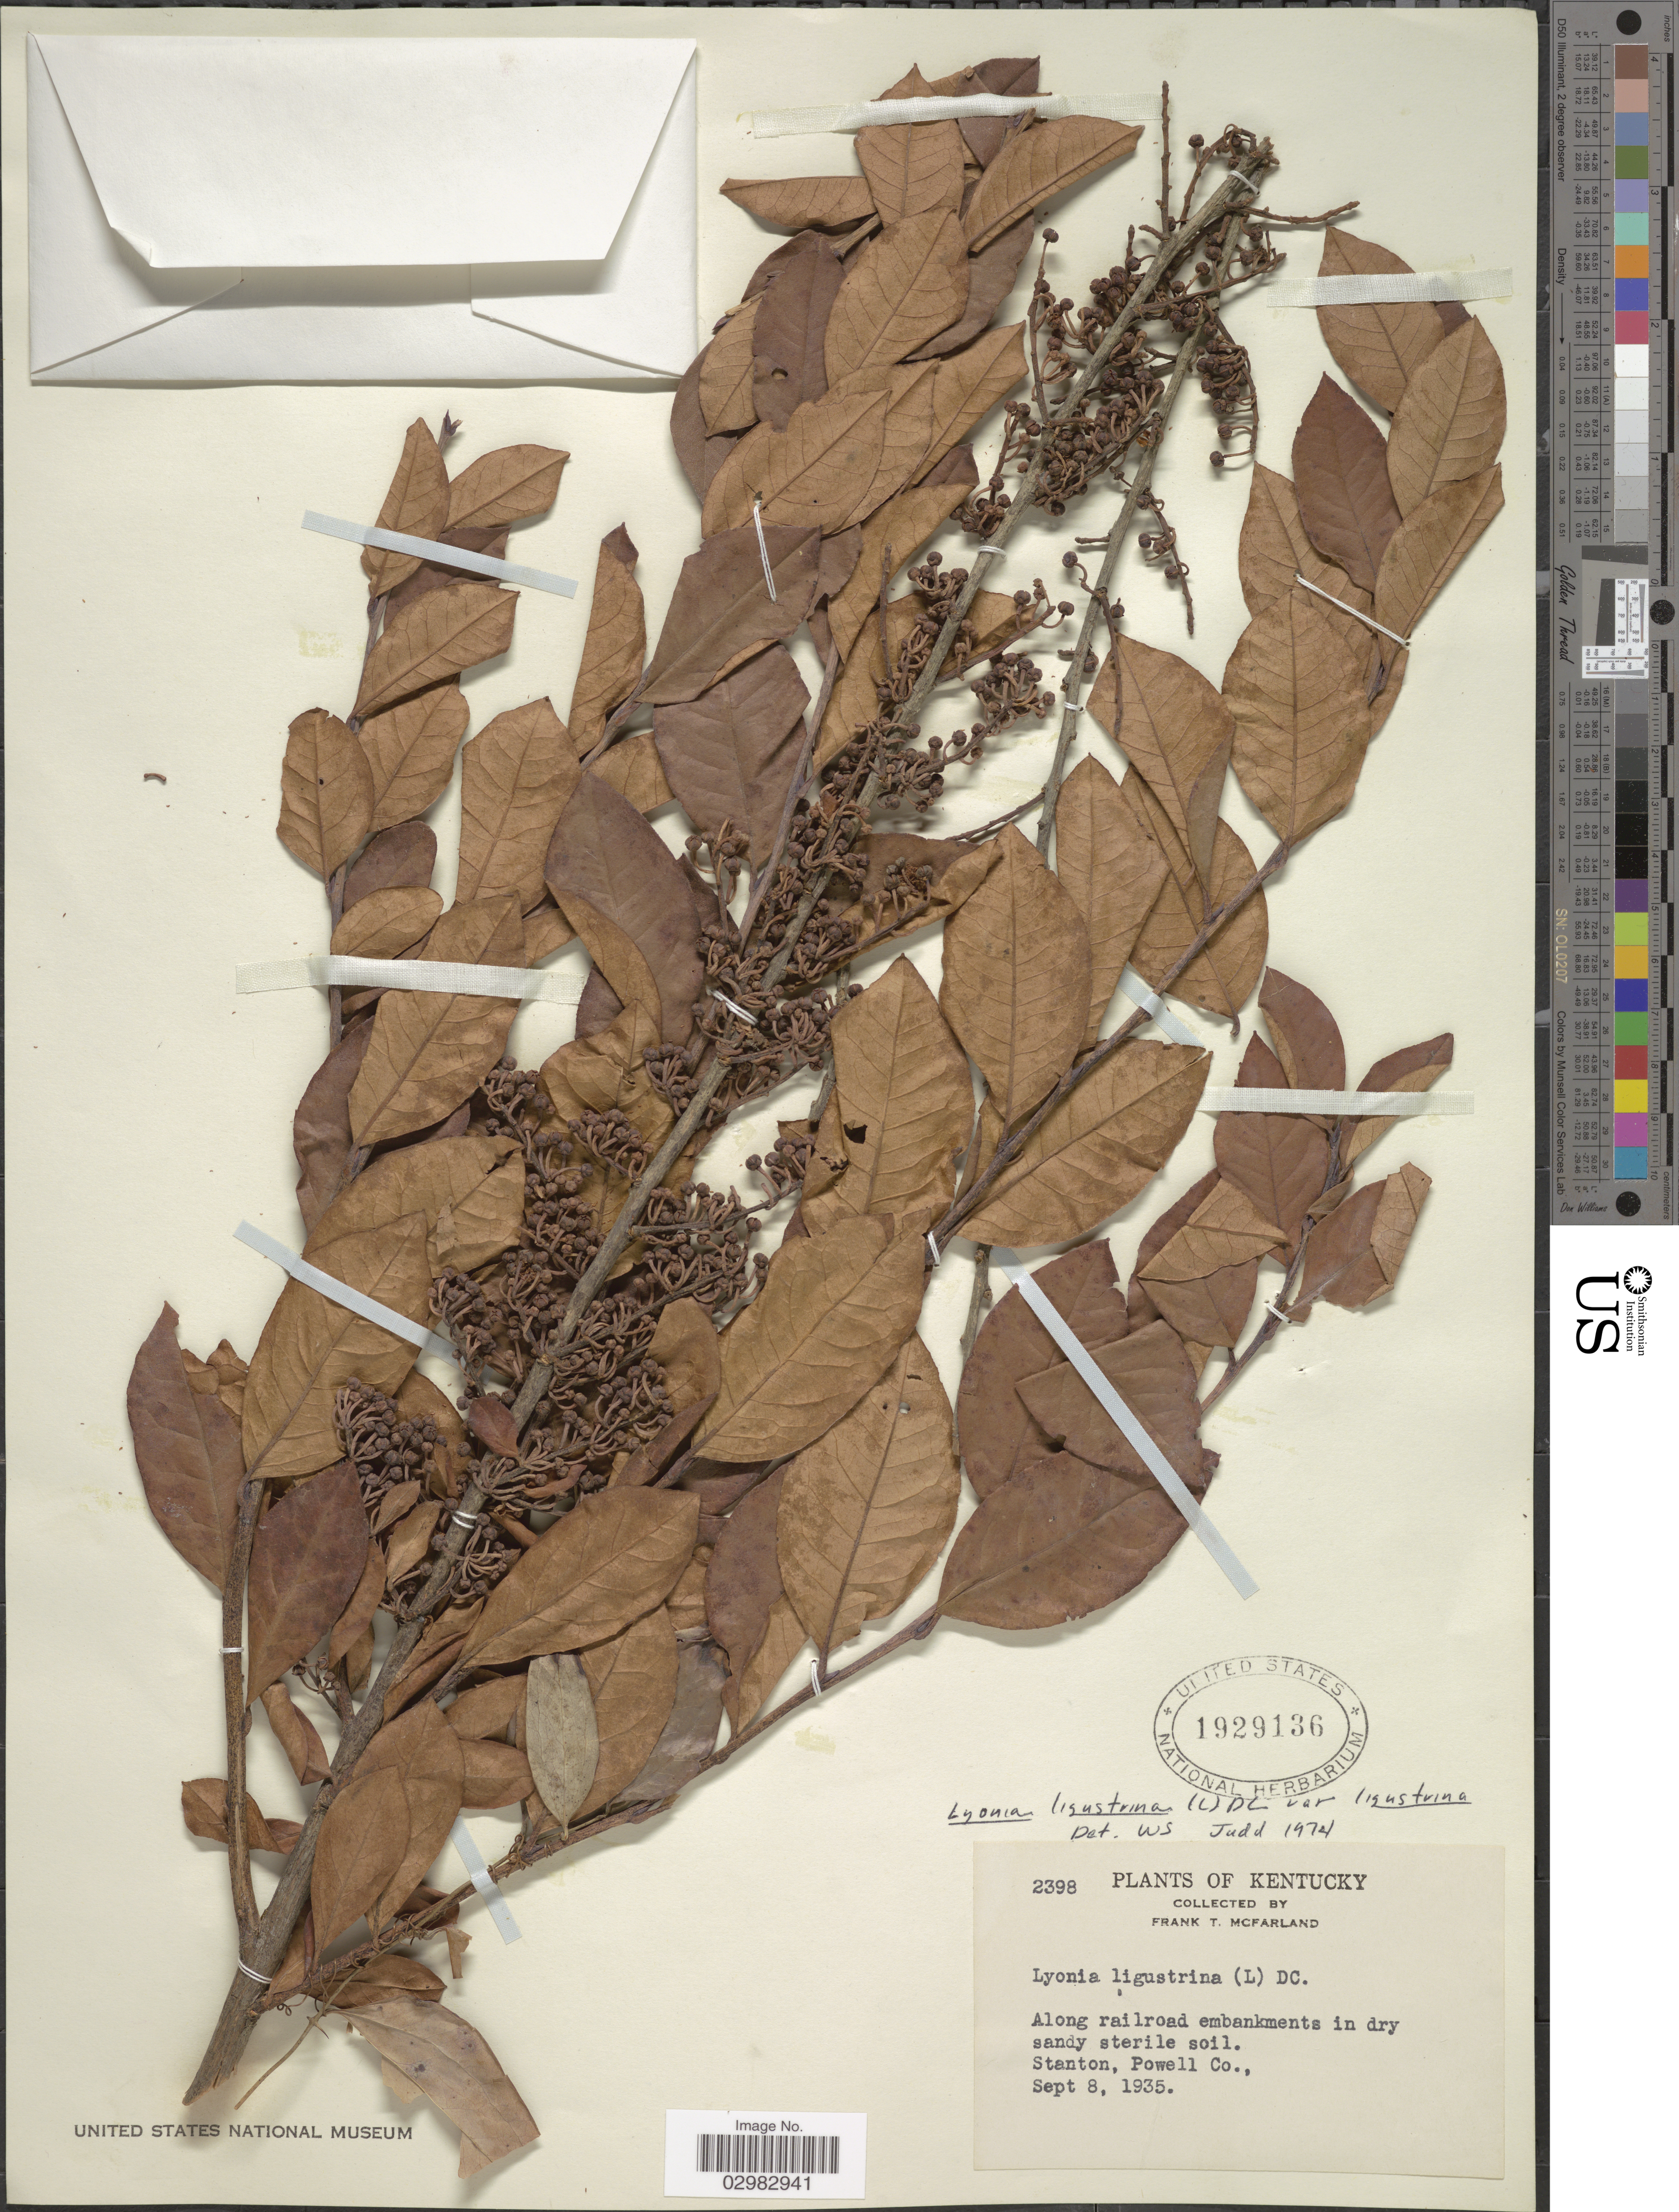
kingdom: Plantae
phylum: Tracheophyta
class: Magnoliopsida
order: Ericales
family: Ericaceae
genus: Lyonia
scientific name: Lyonia ligustrina var. ligustrina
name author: (L.) DC.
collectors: F. McFarland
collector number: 2398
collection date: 1935-09-08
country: United States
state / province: Kentucky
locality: Along railroad embankments in dry sandy sterile soil. Stanton, Powell Co.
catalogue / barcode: US 1929136